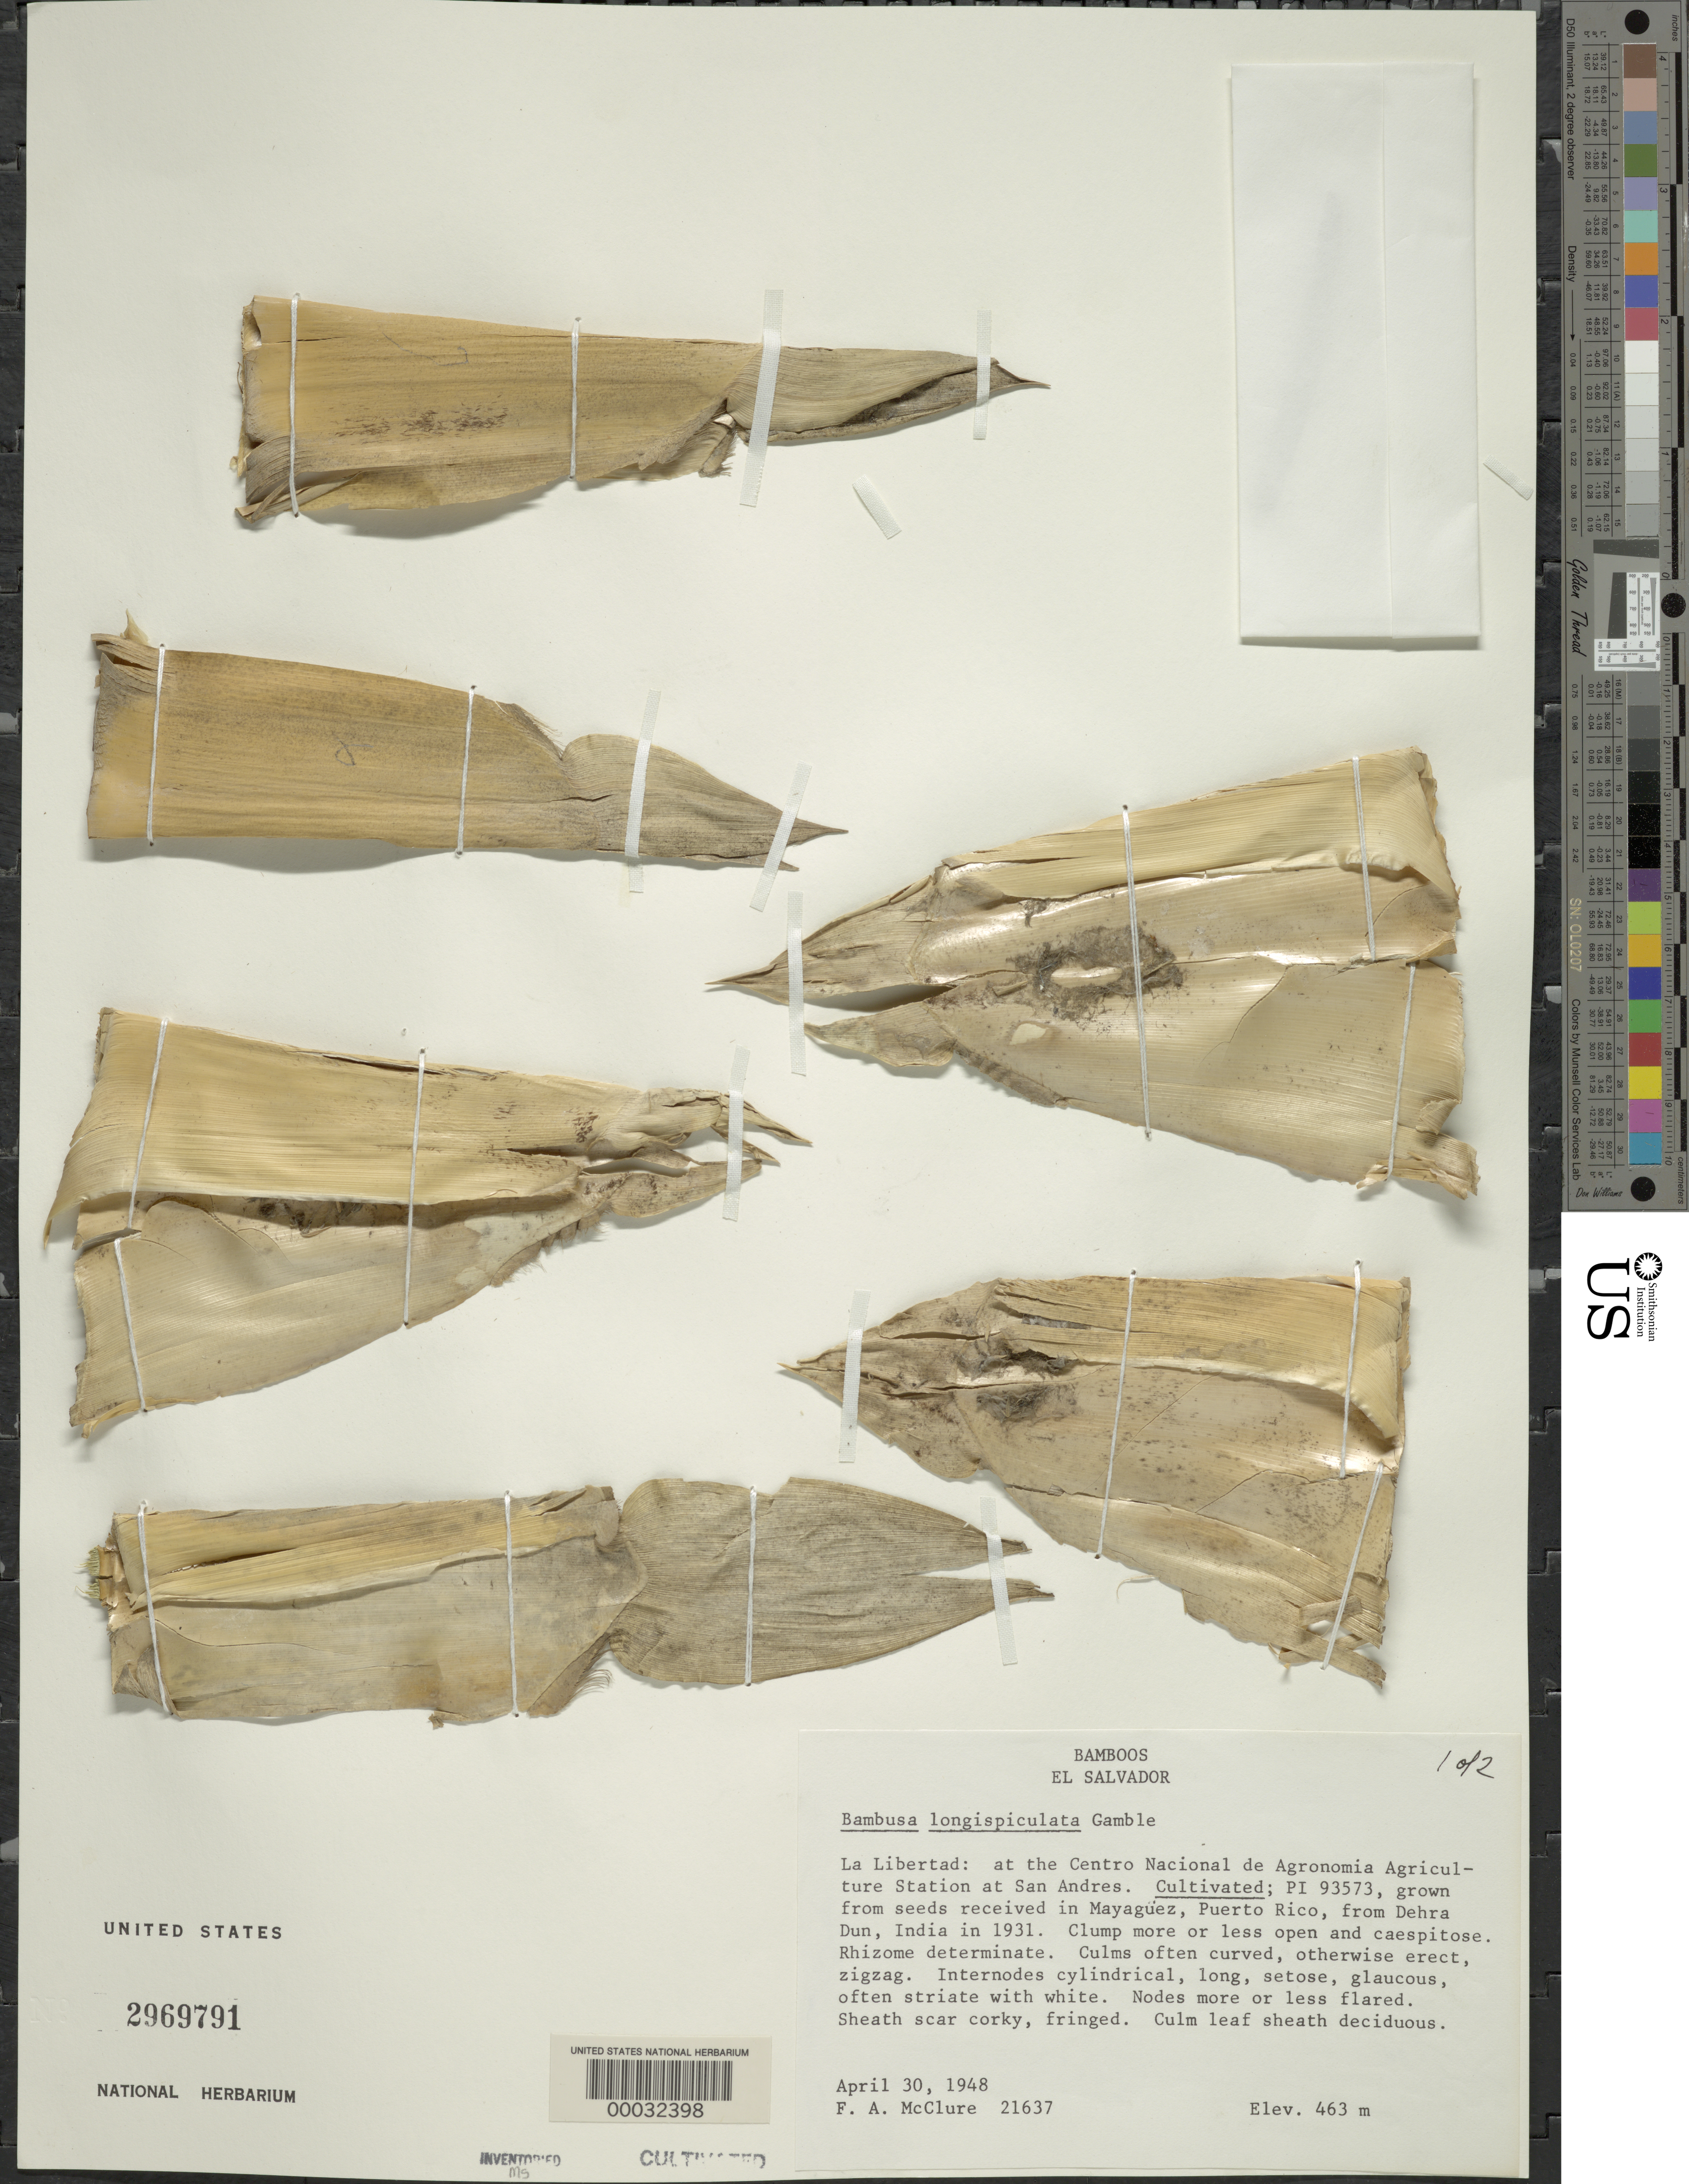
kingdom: Plantae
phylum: Tracheophyta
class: Liliopsida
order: Poales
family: Poaceae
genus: Bambusa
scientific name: Bambusa longispiculata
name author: Gamble ex Brandis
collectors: F. A. McClure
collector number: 21637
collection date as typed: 30 Apr 1948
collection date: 1948-04-30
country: El Salvador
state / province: La Libertad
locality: Centro nacional de agronomia agricultural station-san andres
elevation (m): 463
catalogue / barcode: US 2969791